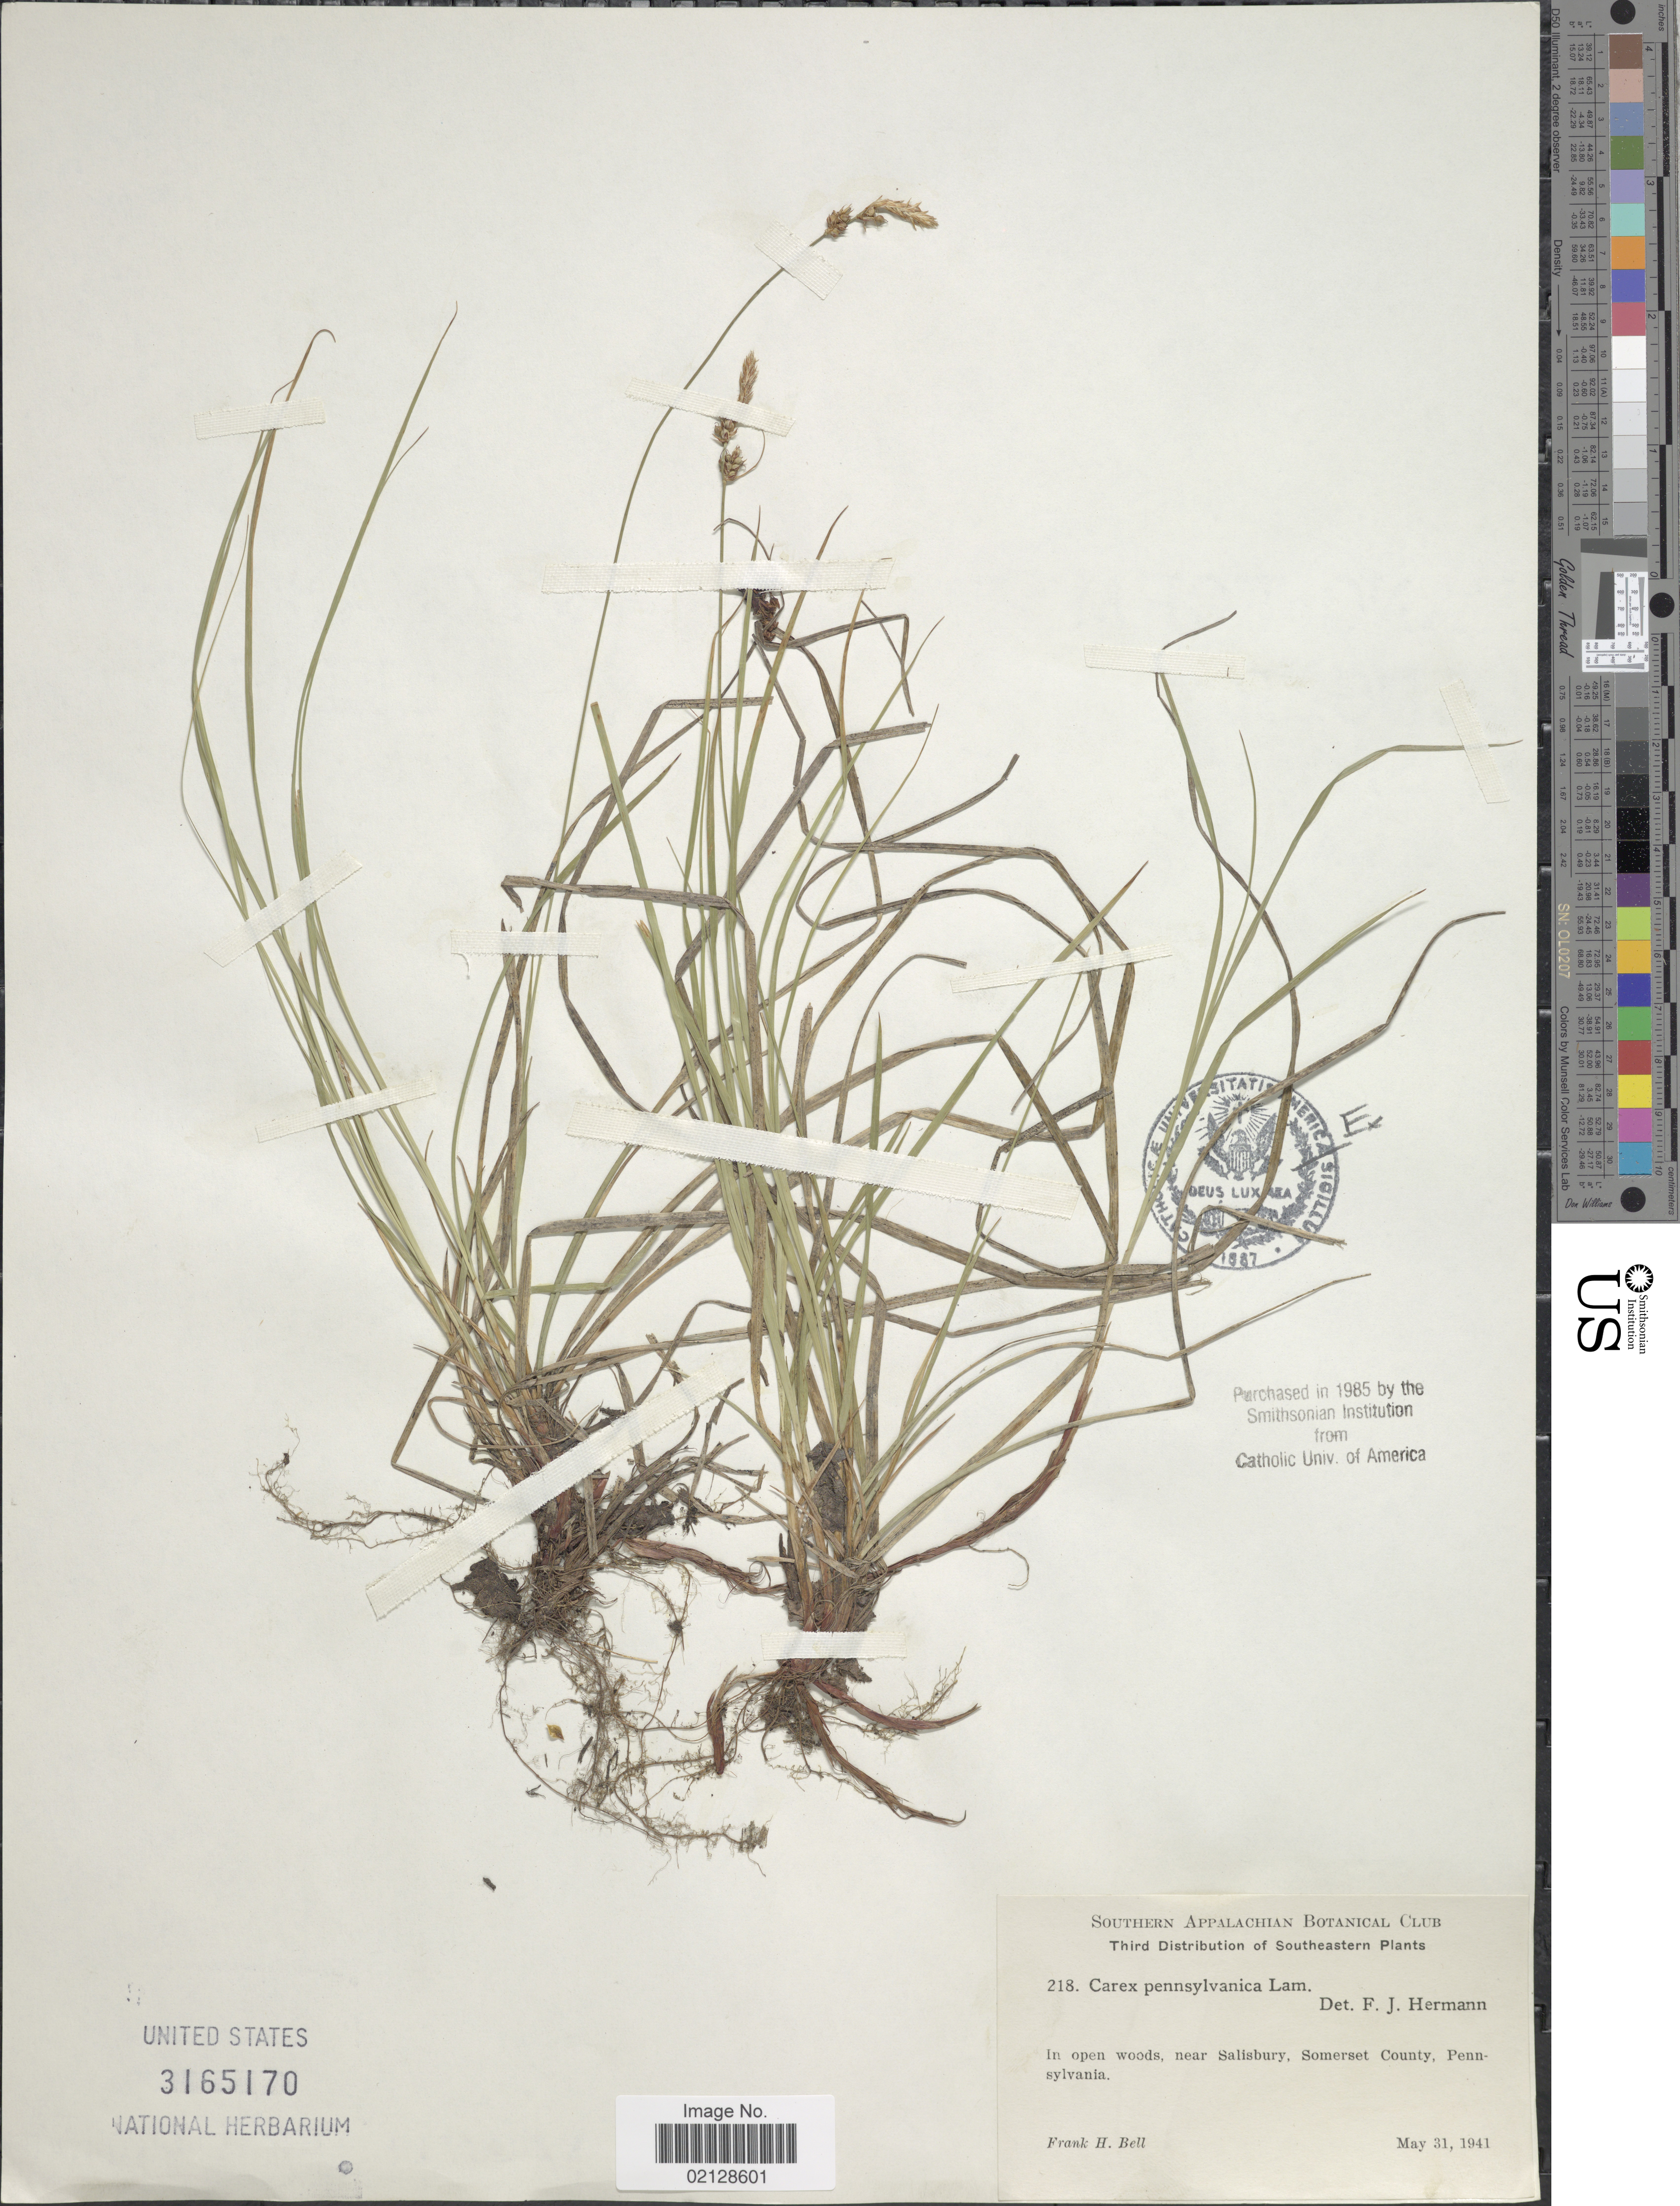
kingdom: Plantae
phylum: Tracheophyta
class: Liliopsida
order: Poales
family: Cyperaceae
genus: Carex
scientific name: Carex pensylvanica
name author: Lam.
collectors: F. Bell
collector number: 218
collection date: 1941-05-31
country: United States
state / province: Pennsylvania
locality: In open woods, near Salisbury, Somerset County, Pennsylvania, Third Distribution, Southern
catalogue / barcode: US 3165170